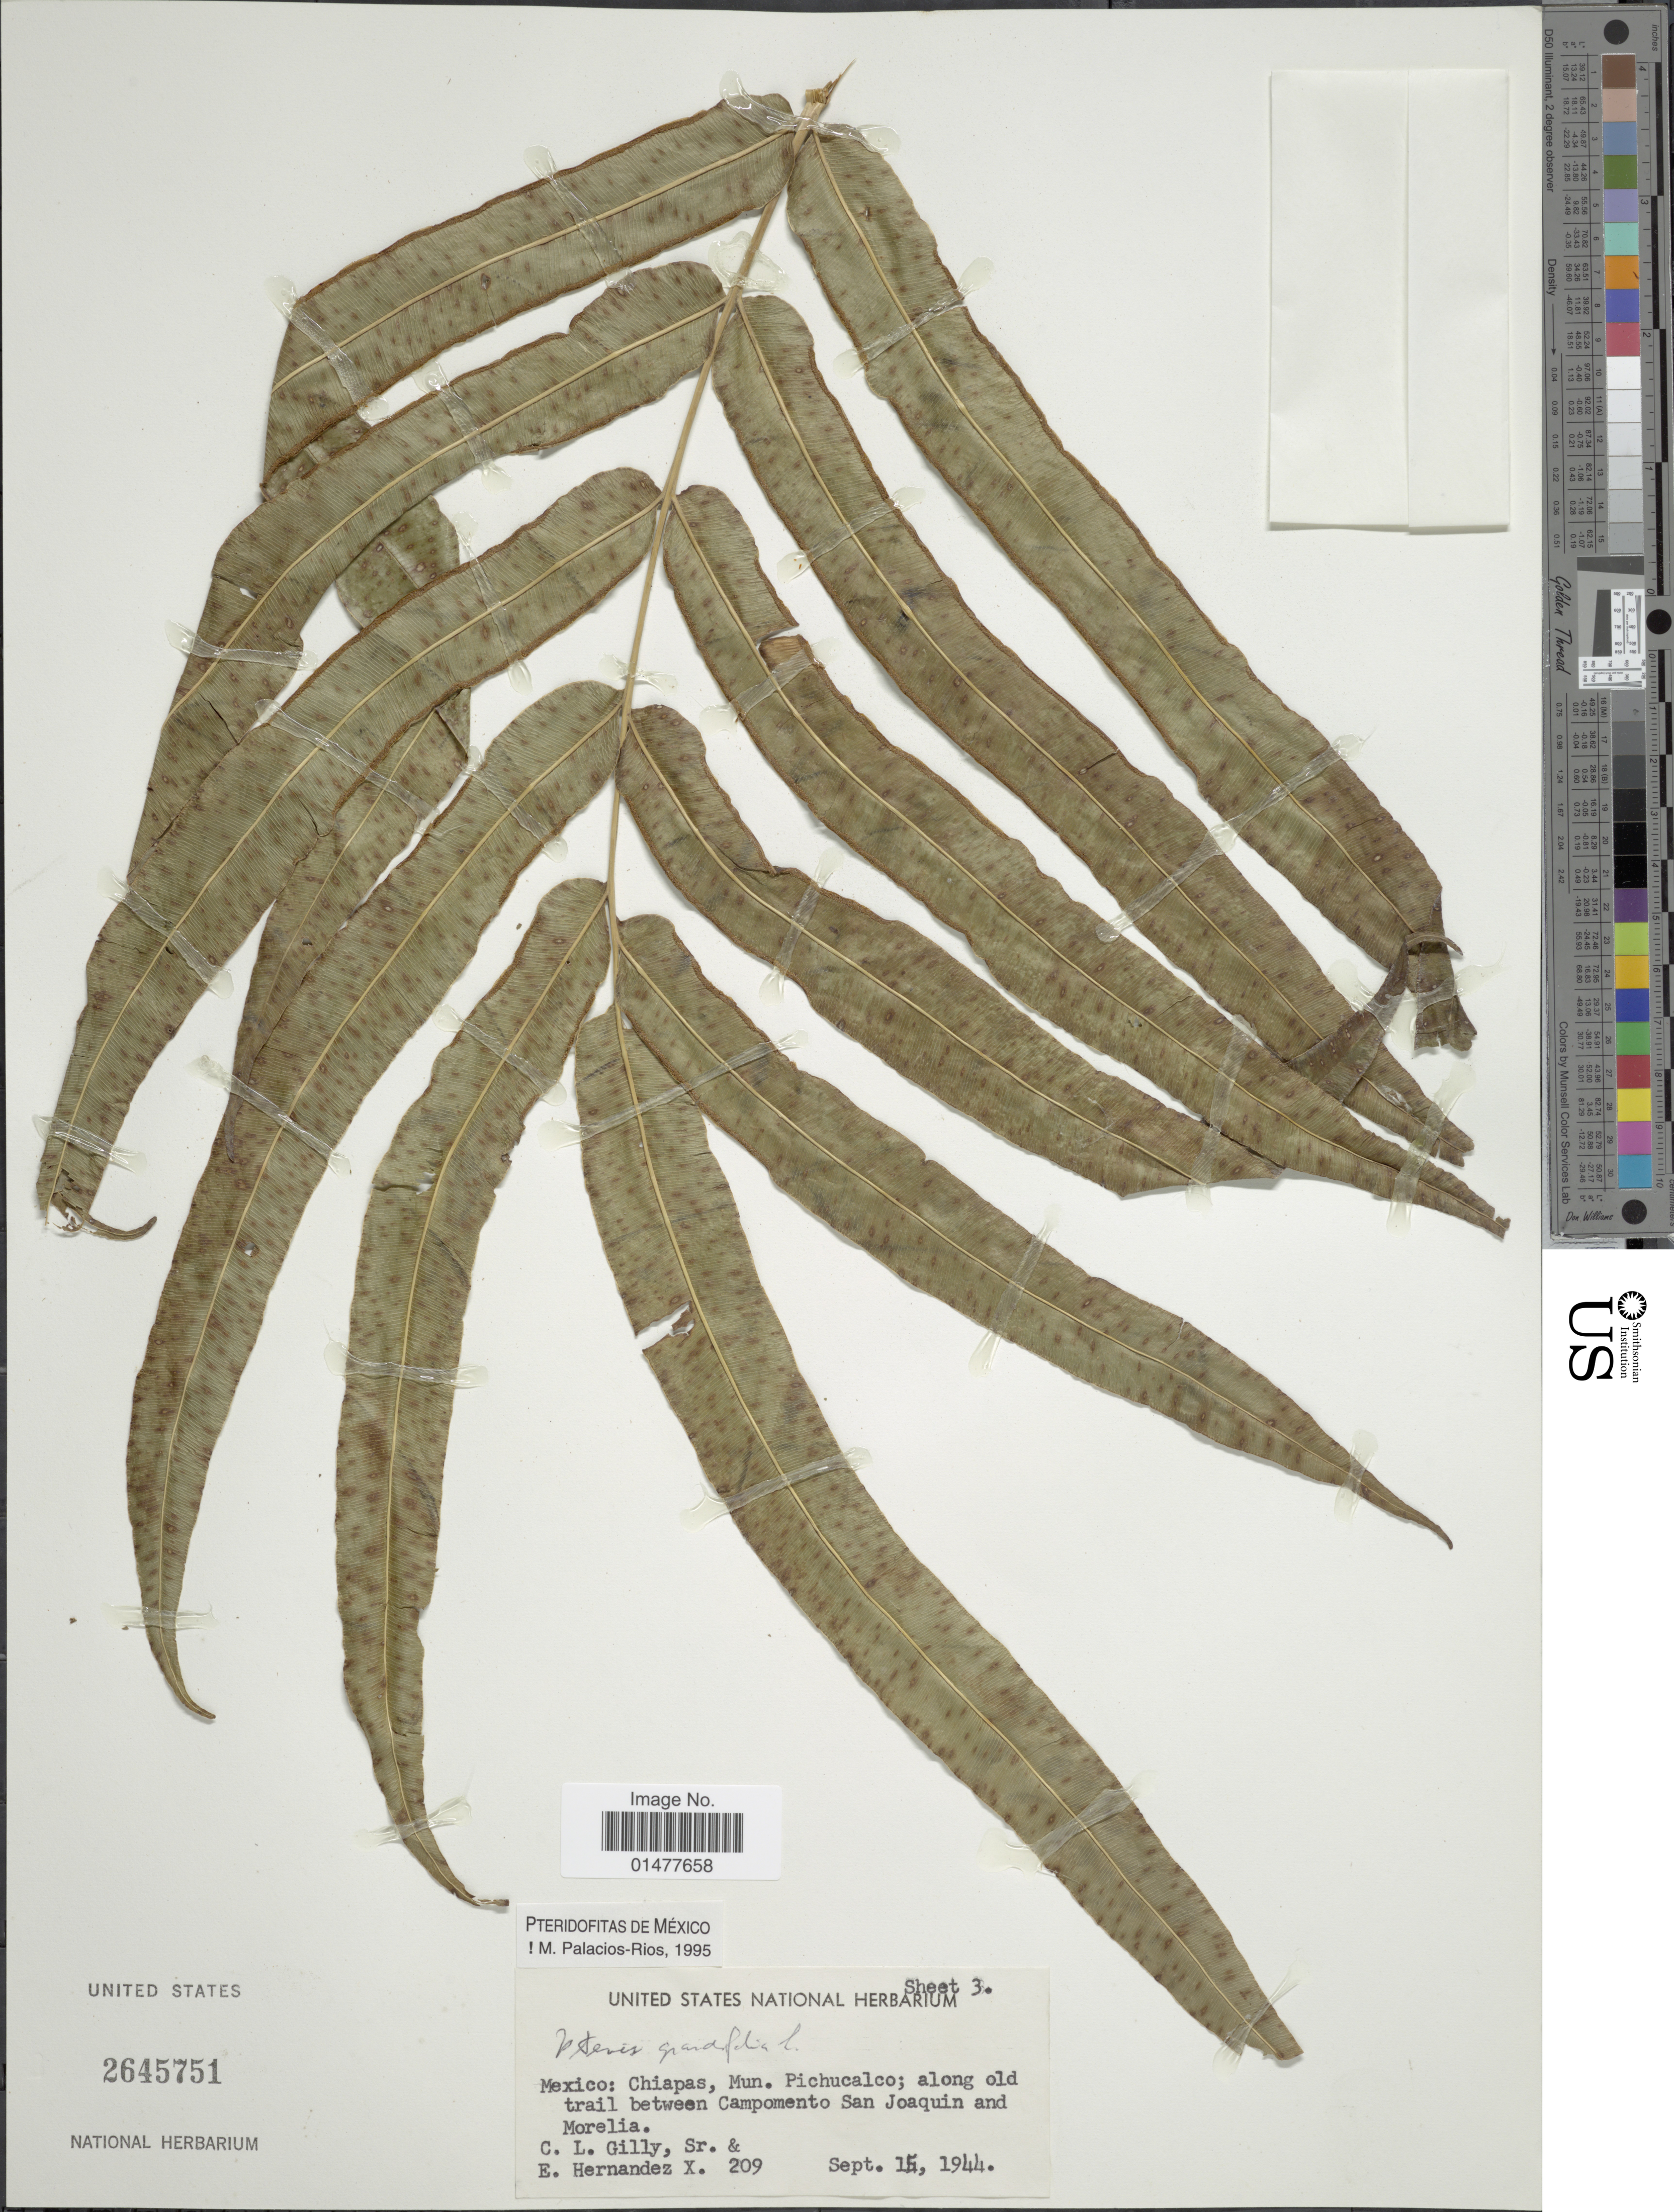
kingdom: Plantae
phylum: Tracheophyta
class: Polypodiopsida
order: Polypodiales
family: Pteridaceae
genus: Pteris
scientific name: Pteris grandifolia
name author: L.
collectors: C. Gilly, S. Hernández & E. Hernandez X.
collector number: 209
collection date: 1944-09-15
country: Mexico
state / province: Chiapas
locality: Mun. Pichucalco: along old trail between Campomento San Joaquin and Morelia.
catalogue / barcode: US 2645751